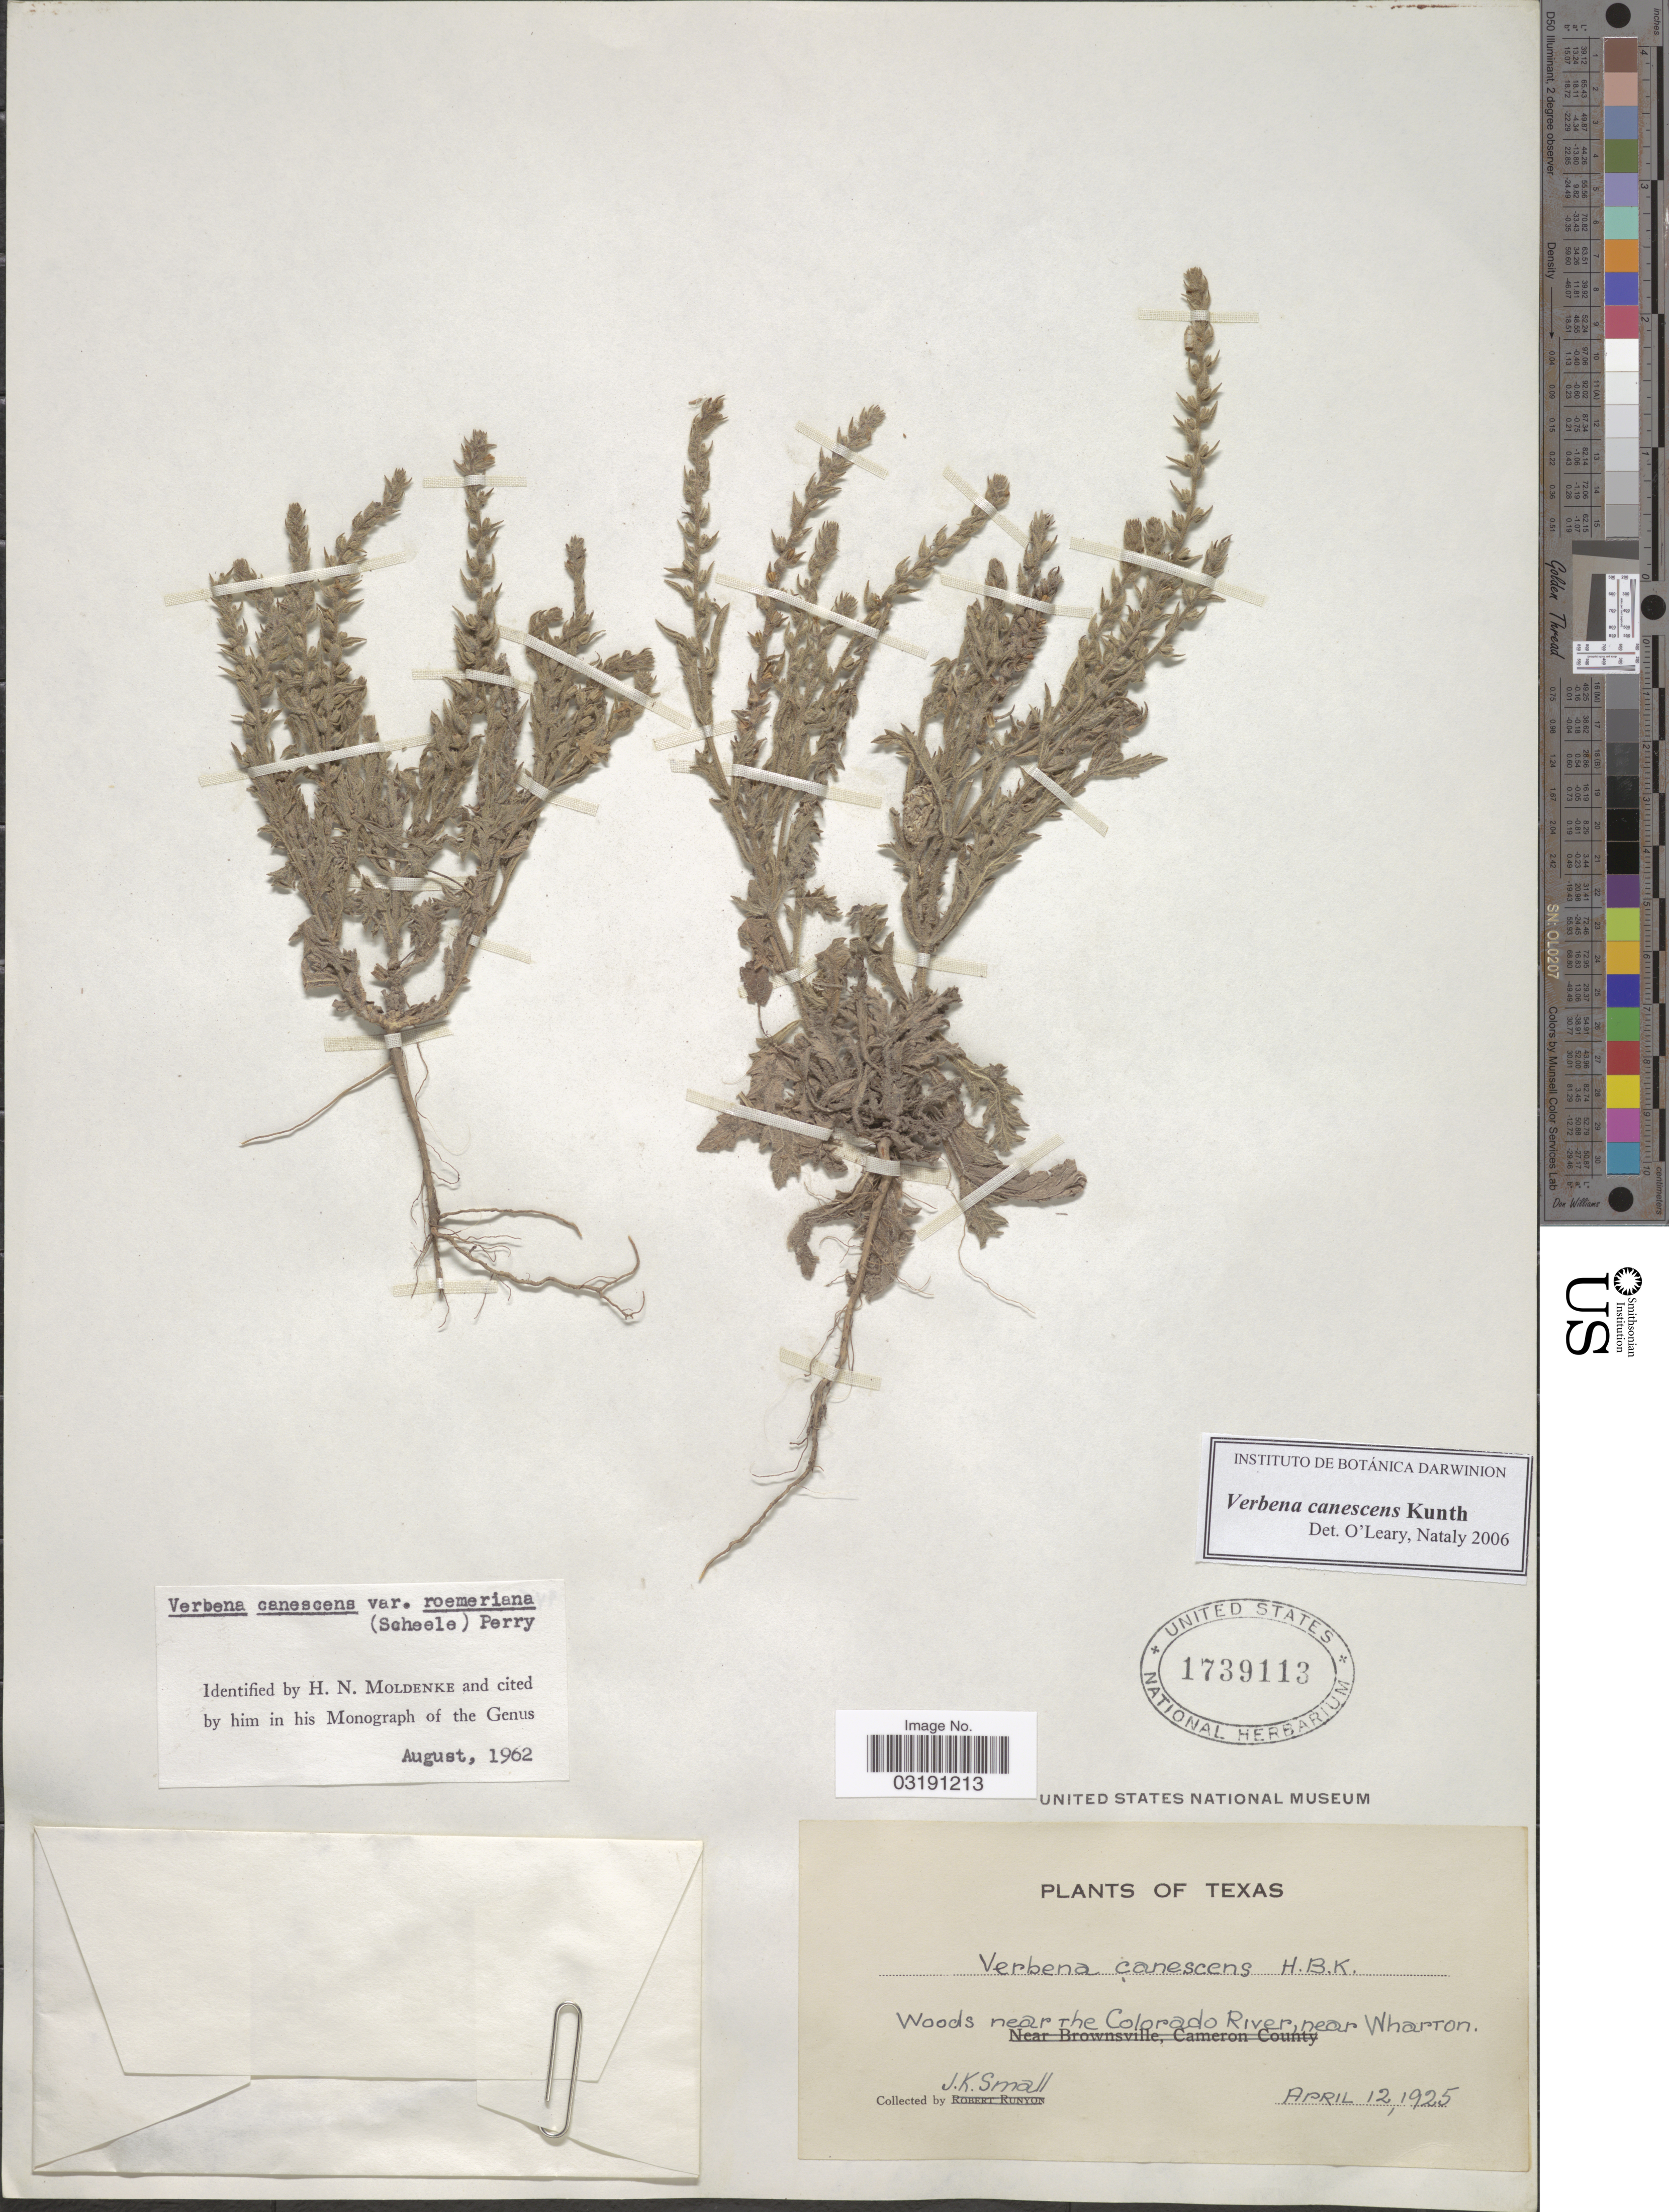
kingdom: Plantae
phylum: Tracheophyta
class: Magnoliopsida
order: Lamiales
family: Verbenaceae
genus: Verbena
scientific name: Verbena canescens var. roemeriana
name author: (Scheele) L.M. Perry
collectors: J. K. Small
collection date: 1925-04-12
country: United States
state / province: Texas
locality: Woods near the Colorado River, near Wharton.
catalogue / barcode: US 1739113